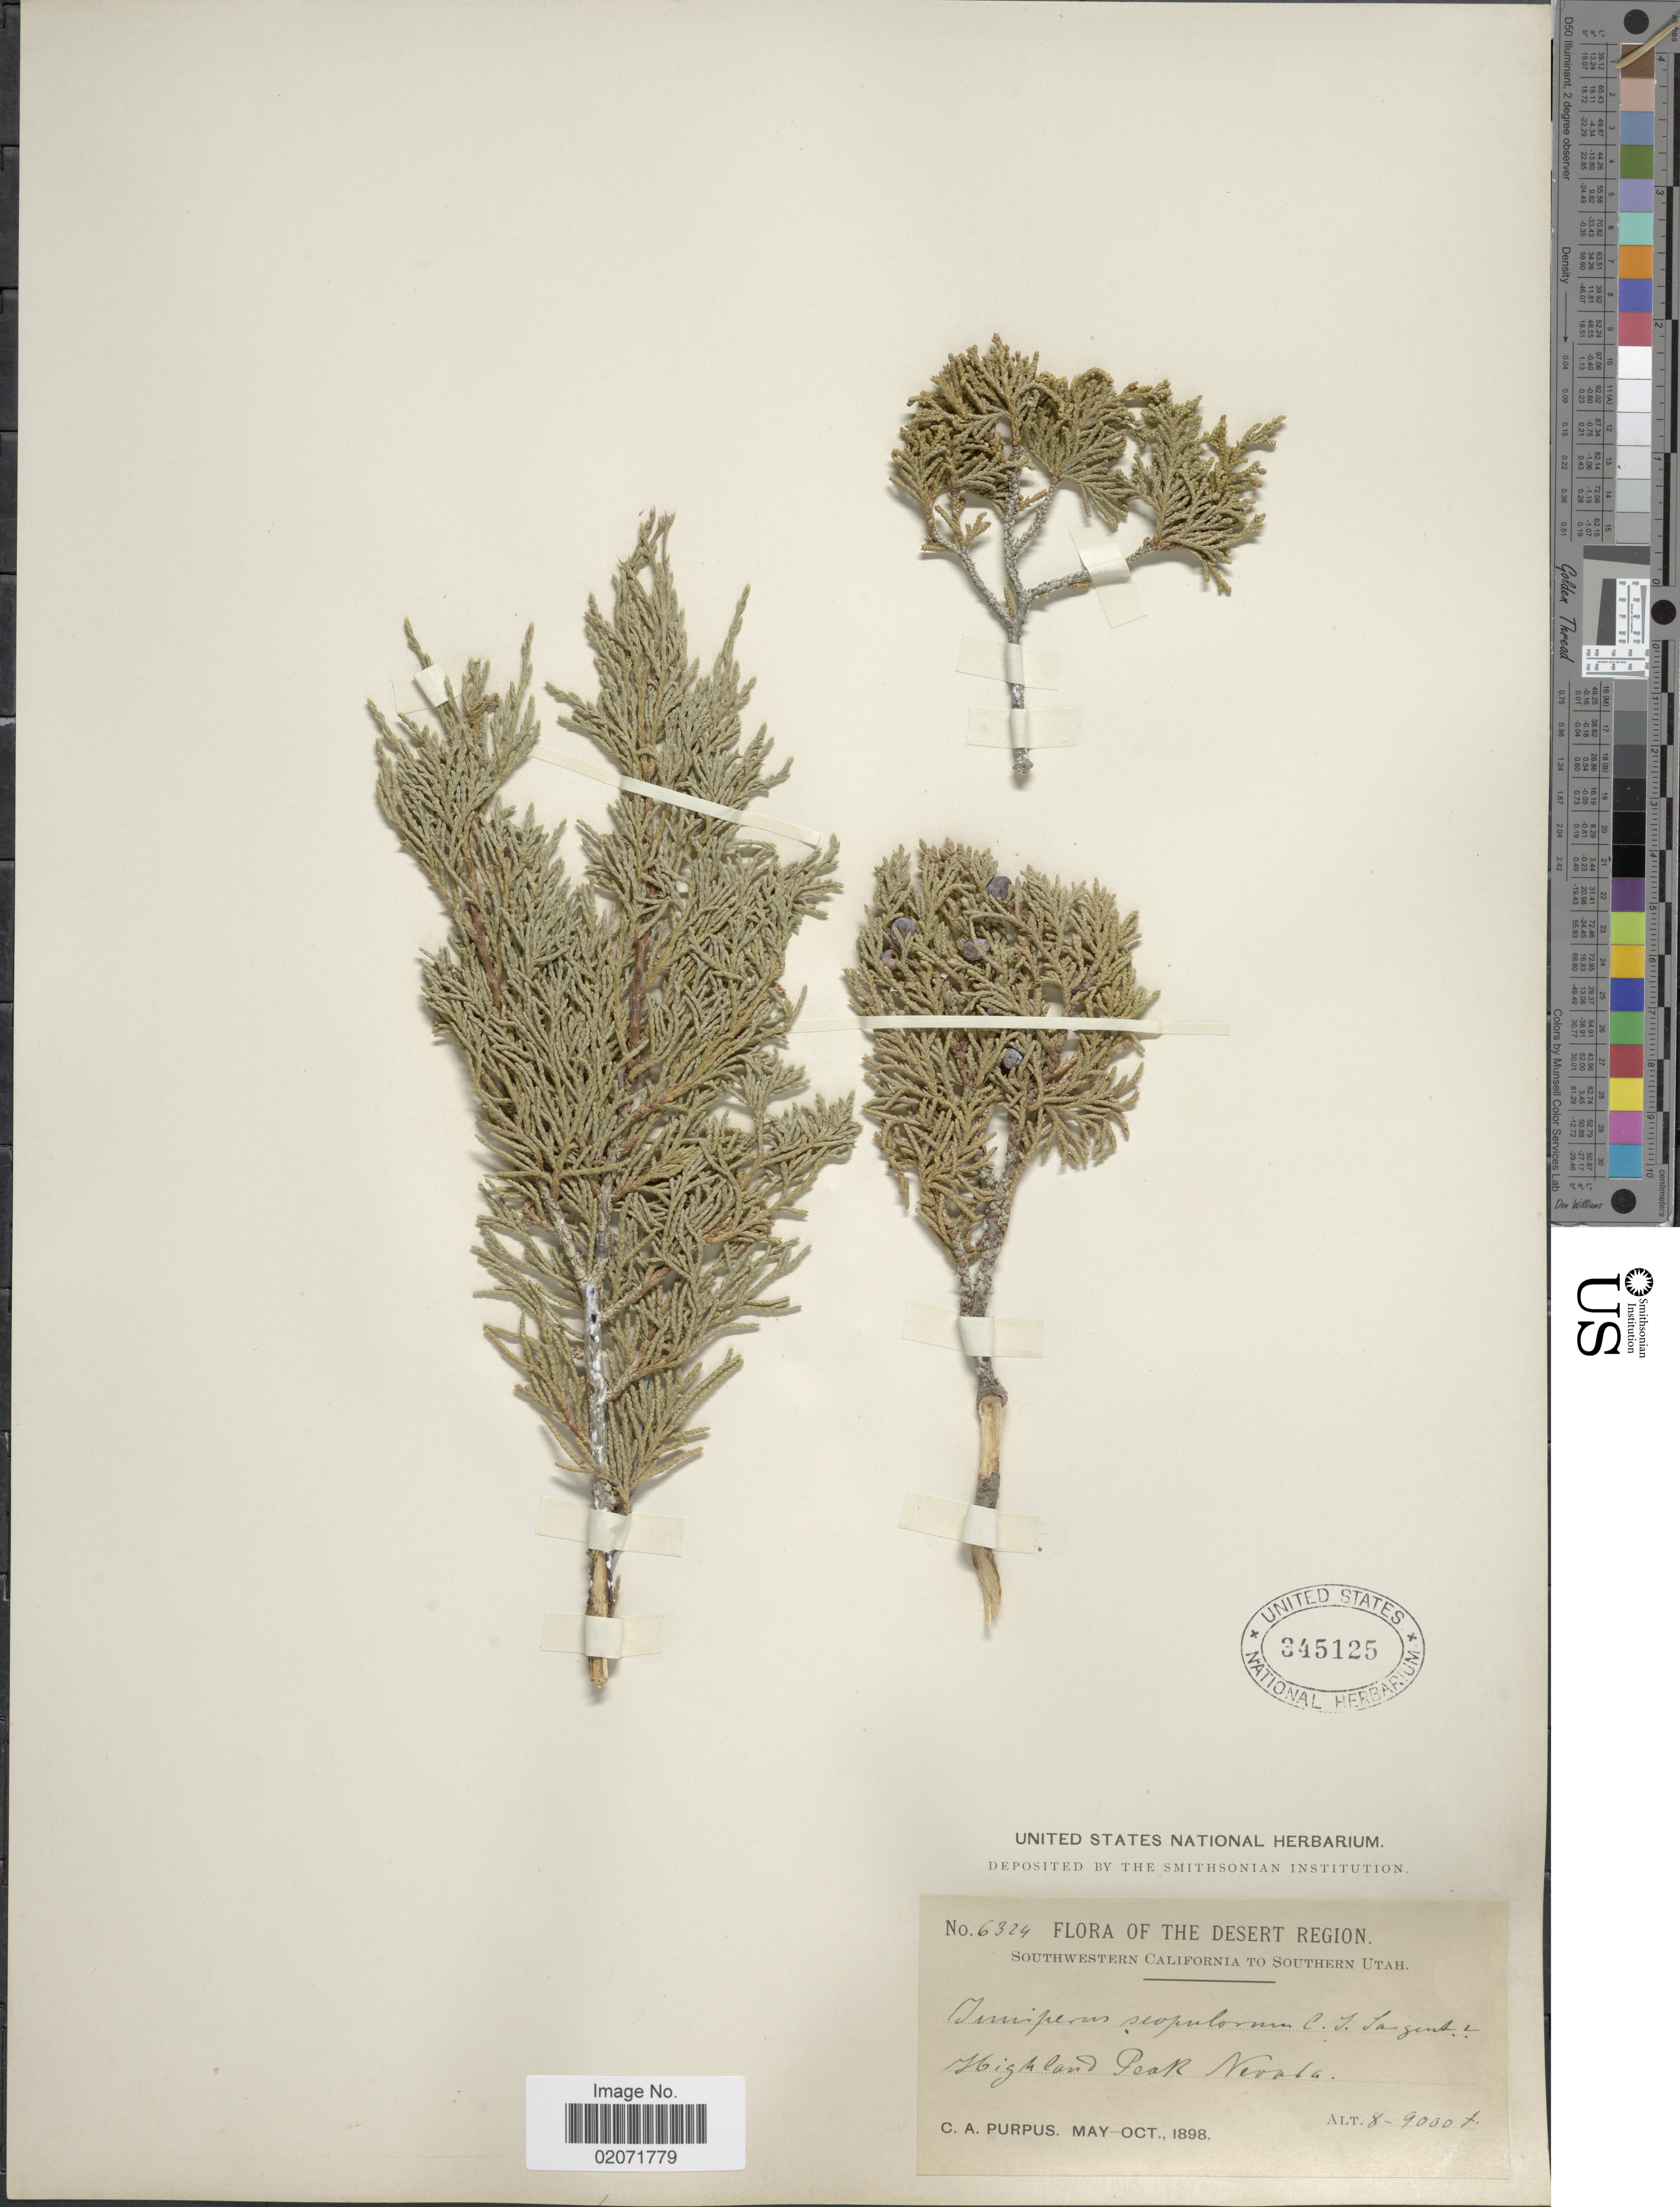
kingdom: Plantae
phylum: Tracheophyta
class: Pinopsida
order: Pinales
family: Cupressaceae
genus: Juniperus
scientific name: Juniperus scopulorum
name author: Sarg.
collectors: C. A. Purpus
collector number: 6324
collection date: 1898-05/1898-10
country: United States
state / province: Nevada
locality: The Desert Region, Southwestern California to Southern Utah, Highland Peak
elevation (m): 2438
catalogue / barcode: US 345125